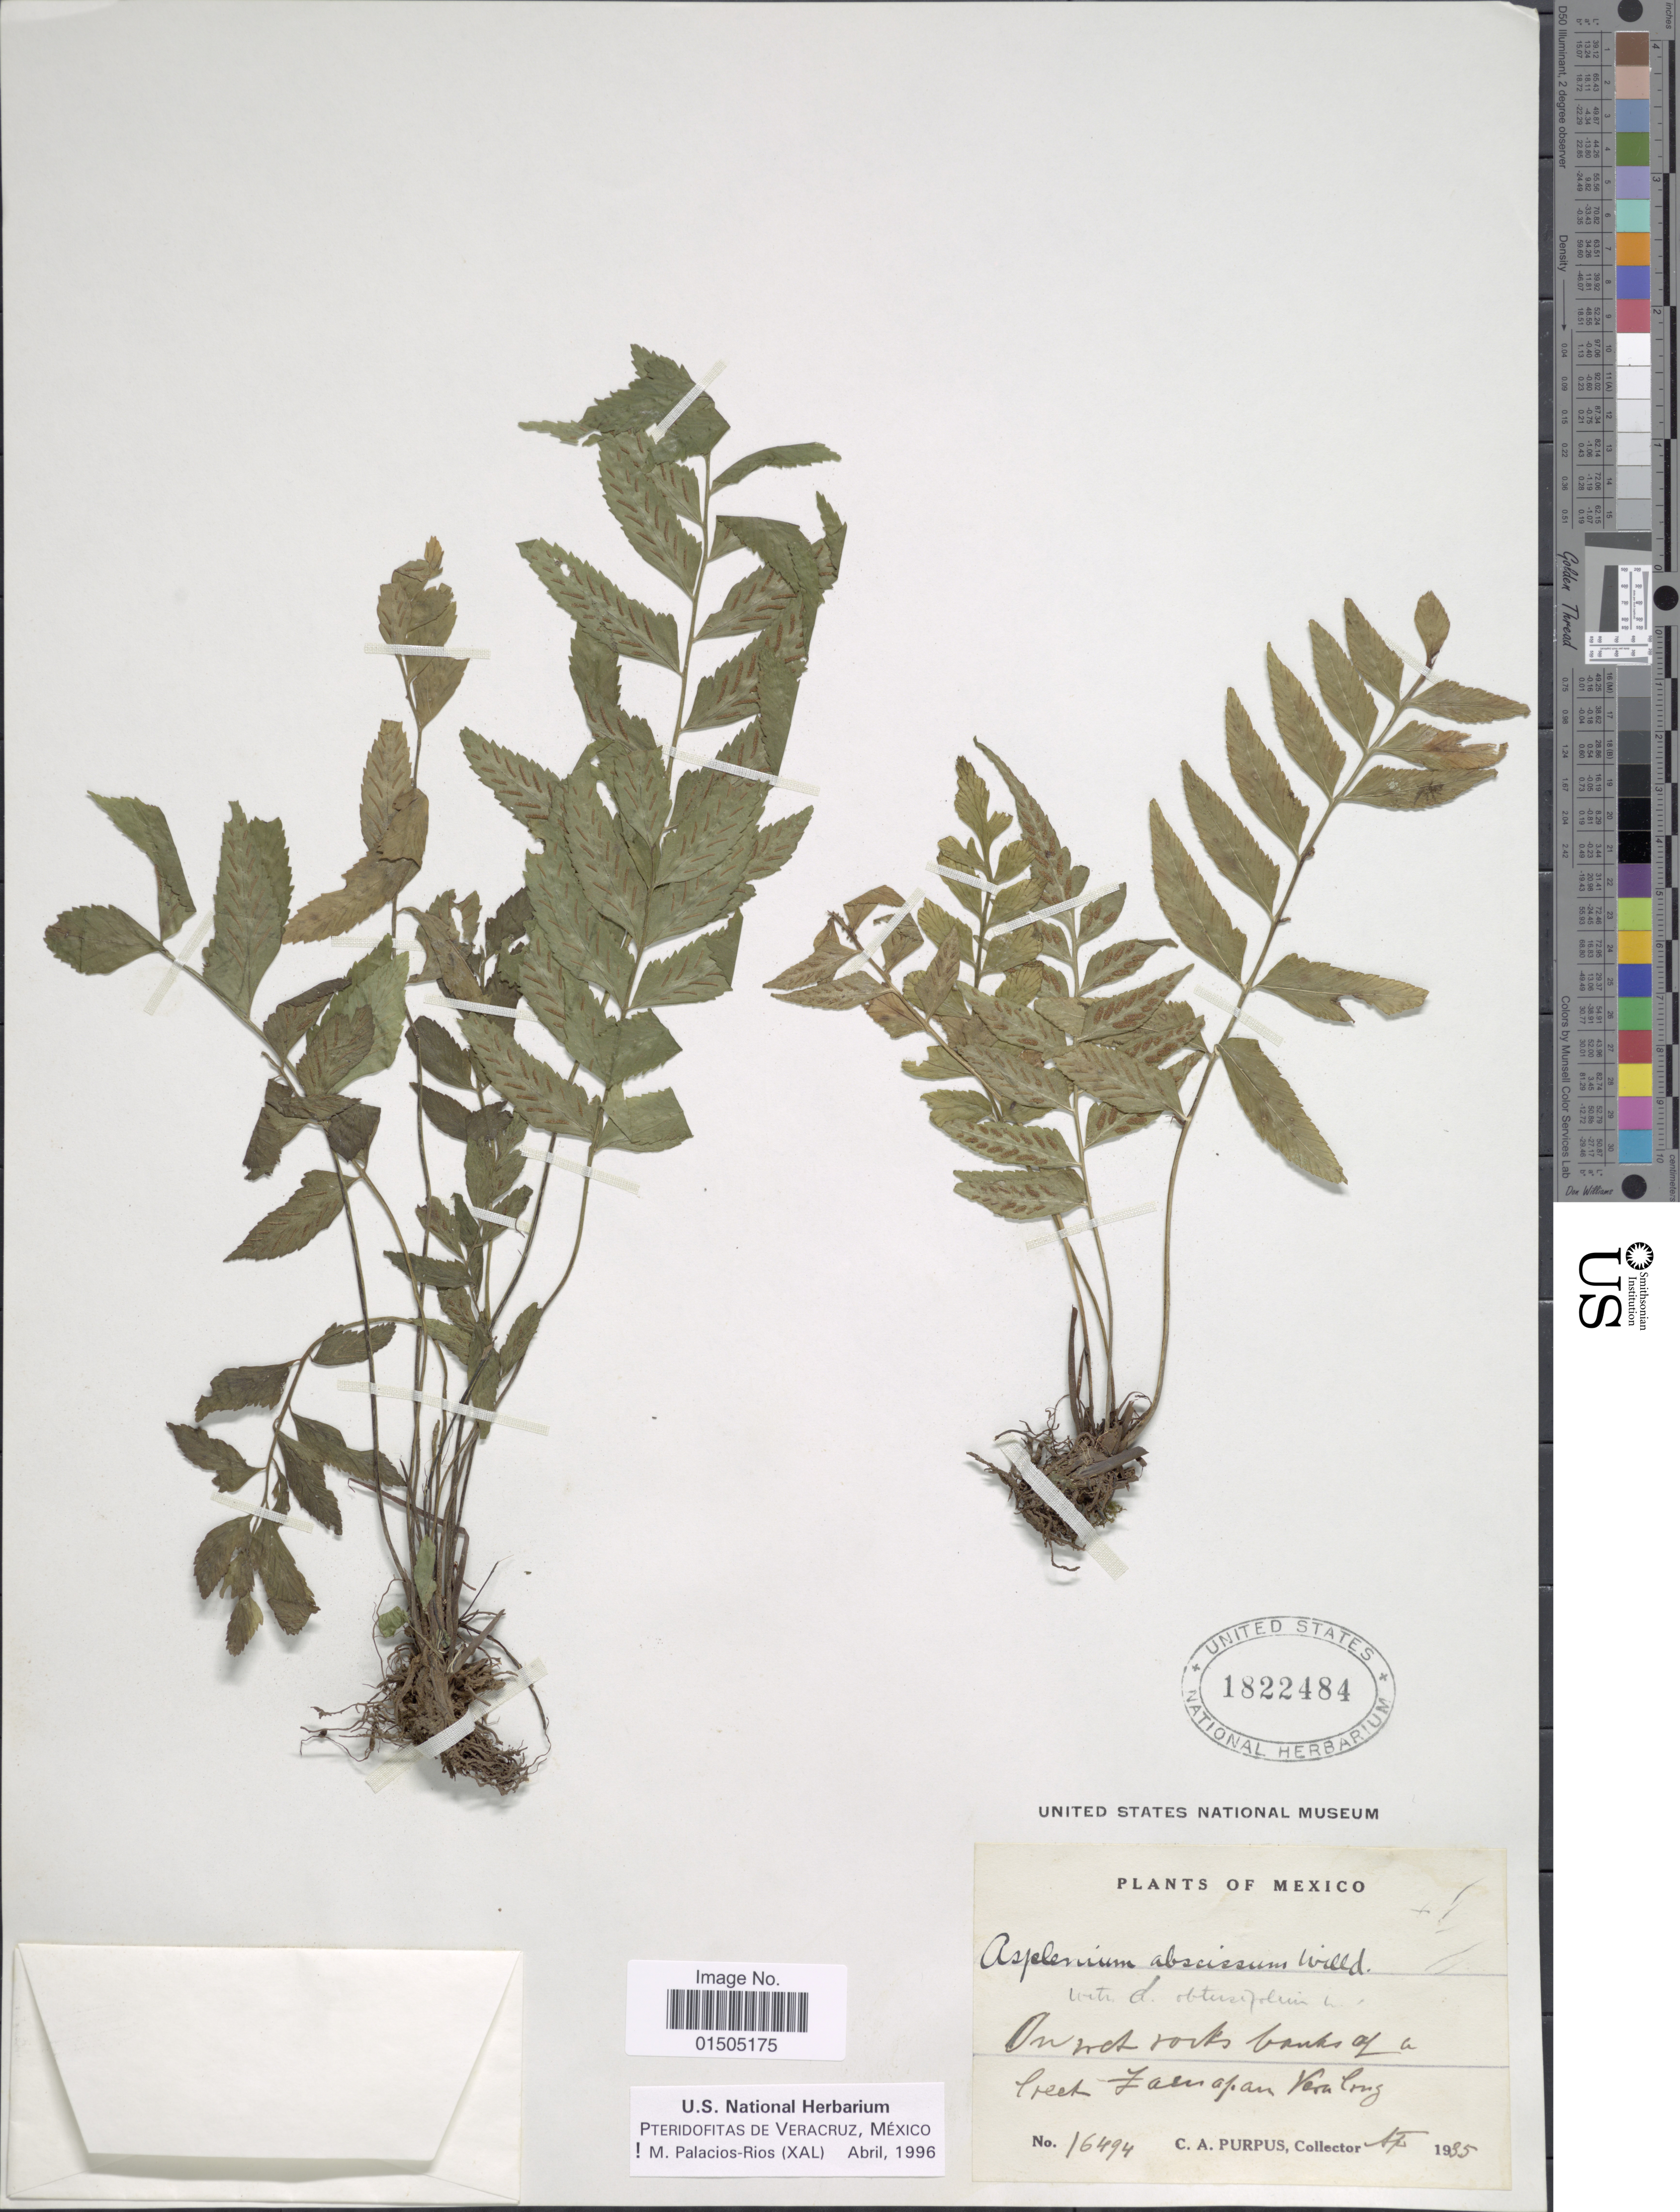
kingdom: Plantae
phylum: Tracheophyta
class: Polypodiopsida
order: Polypodiales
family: Aspleniaceae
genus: Asplenium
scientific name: Asplenium abscissum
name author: Willd.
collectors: C. A. Purpus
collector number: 16494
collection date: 1935-04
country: Mexico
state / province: Veracruz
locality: On wet rocks banks of a Creek Zacuapan.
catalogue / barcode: US 1822484